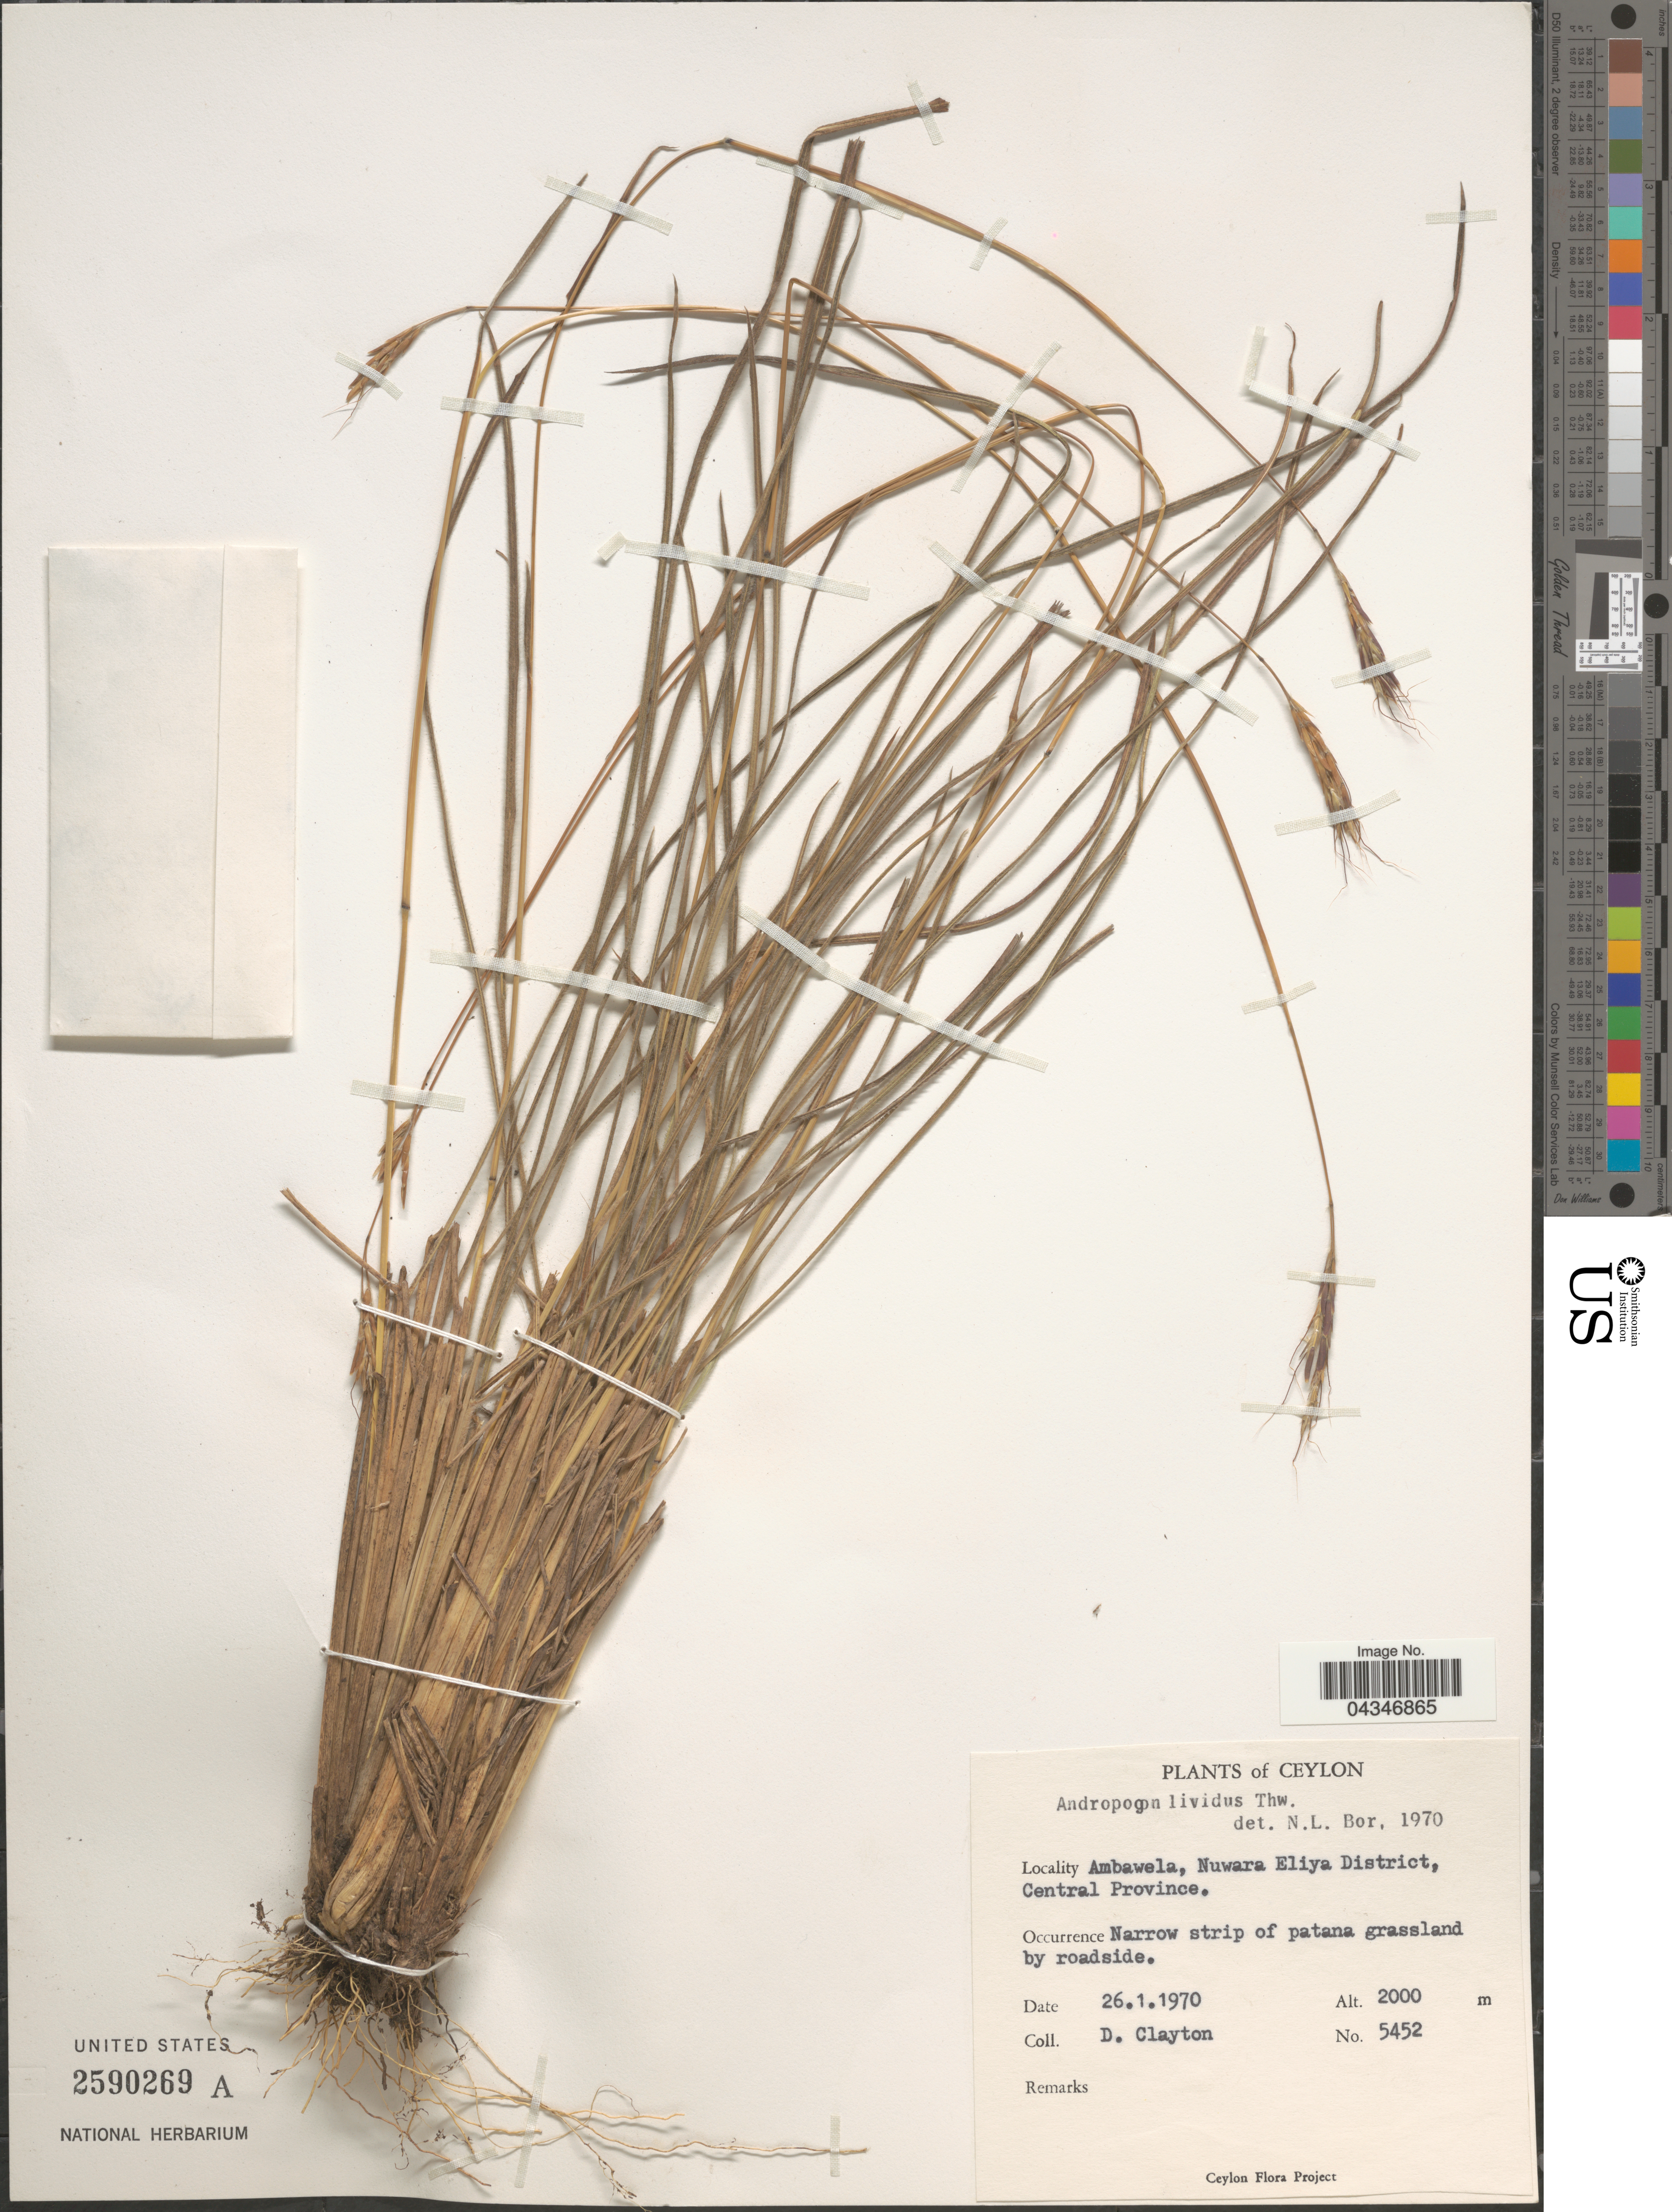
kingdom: Plantae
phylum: Tracheophyta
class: Liliopsida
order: Poales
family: Poaceae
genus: Andropogon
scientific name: Andropogon lividus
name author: Thwaites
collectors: D. Clayton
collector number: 5452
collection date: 1970-01-26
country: Sri Lanka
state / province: Central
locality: Ceylon. Ambawela, Nuwara Eliya District. Narrow strip of patana grassland by roadside.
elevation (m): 2000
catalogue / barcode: US 2590269A